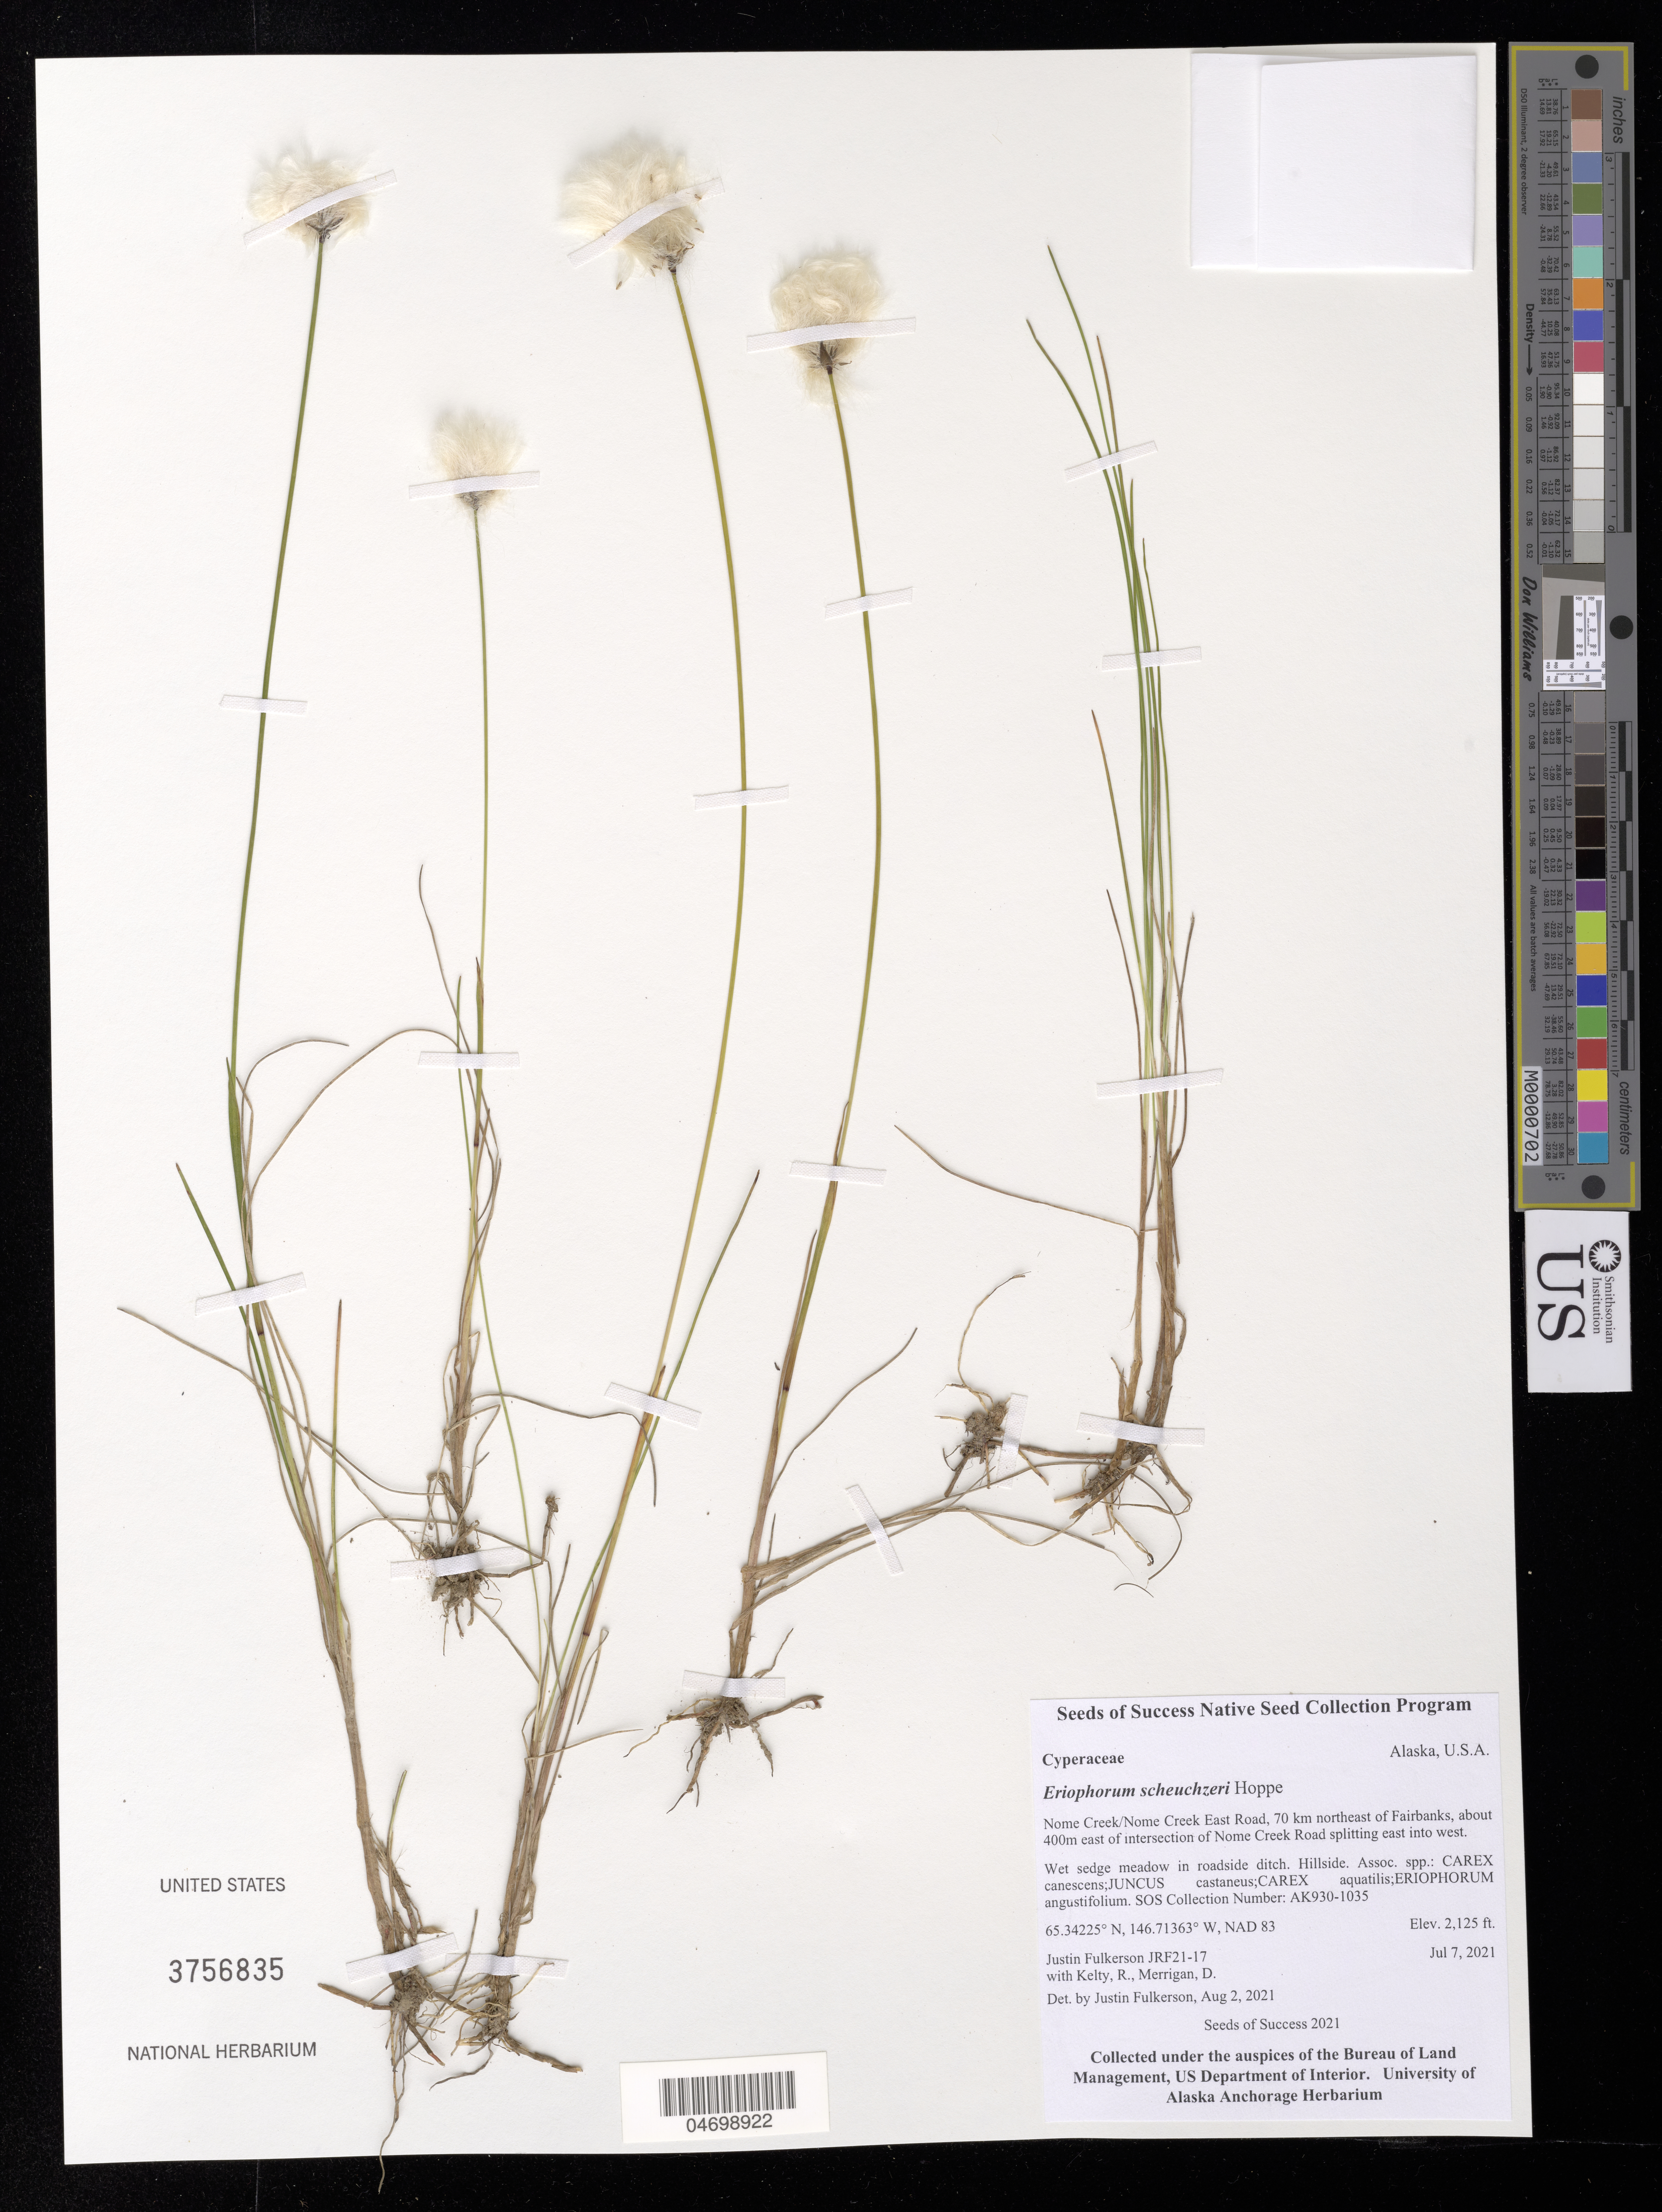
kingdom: Plantae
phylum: Tracheophyta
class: Liliopsida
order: Poales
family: Cyperaceae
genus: Eriophorum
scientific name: Eriophorum scheuchzeri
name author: Hoppe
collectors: J. Fulkerson, R. Kelty & D. Merrigan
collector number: AK930-1035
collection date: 2021-07-07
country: United States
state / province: Alaska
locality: Nome Creek/Nome Creek East Road, 70 km NE of Fairbanks, 400 meters E of intersection of Nome Creen Road splitting east into west.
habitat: Wet sedge meadow in roadside ditch. Hillside.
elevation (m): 648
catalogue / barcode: US 3756835